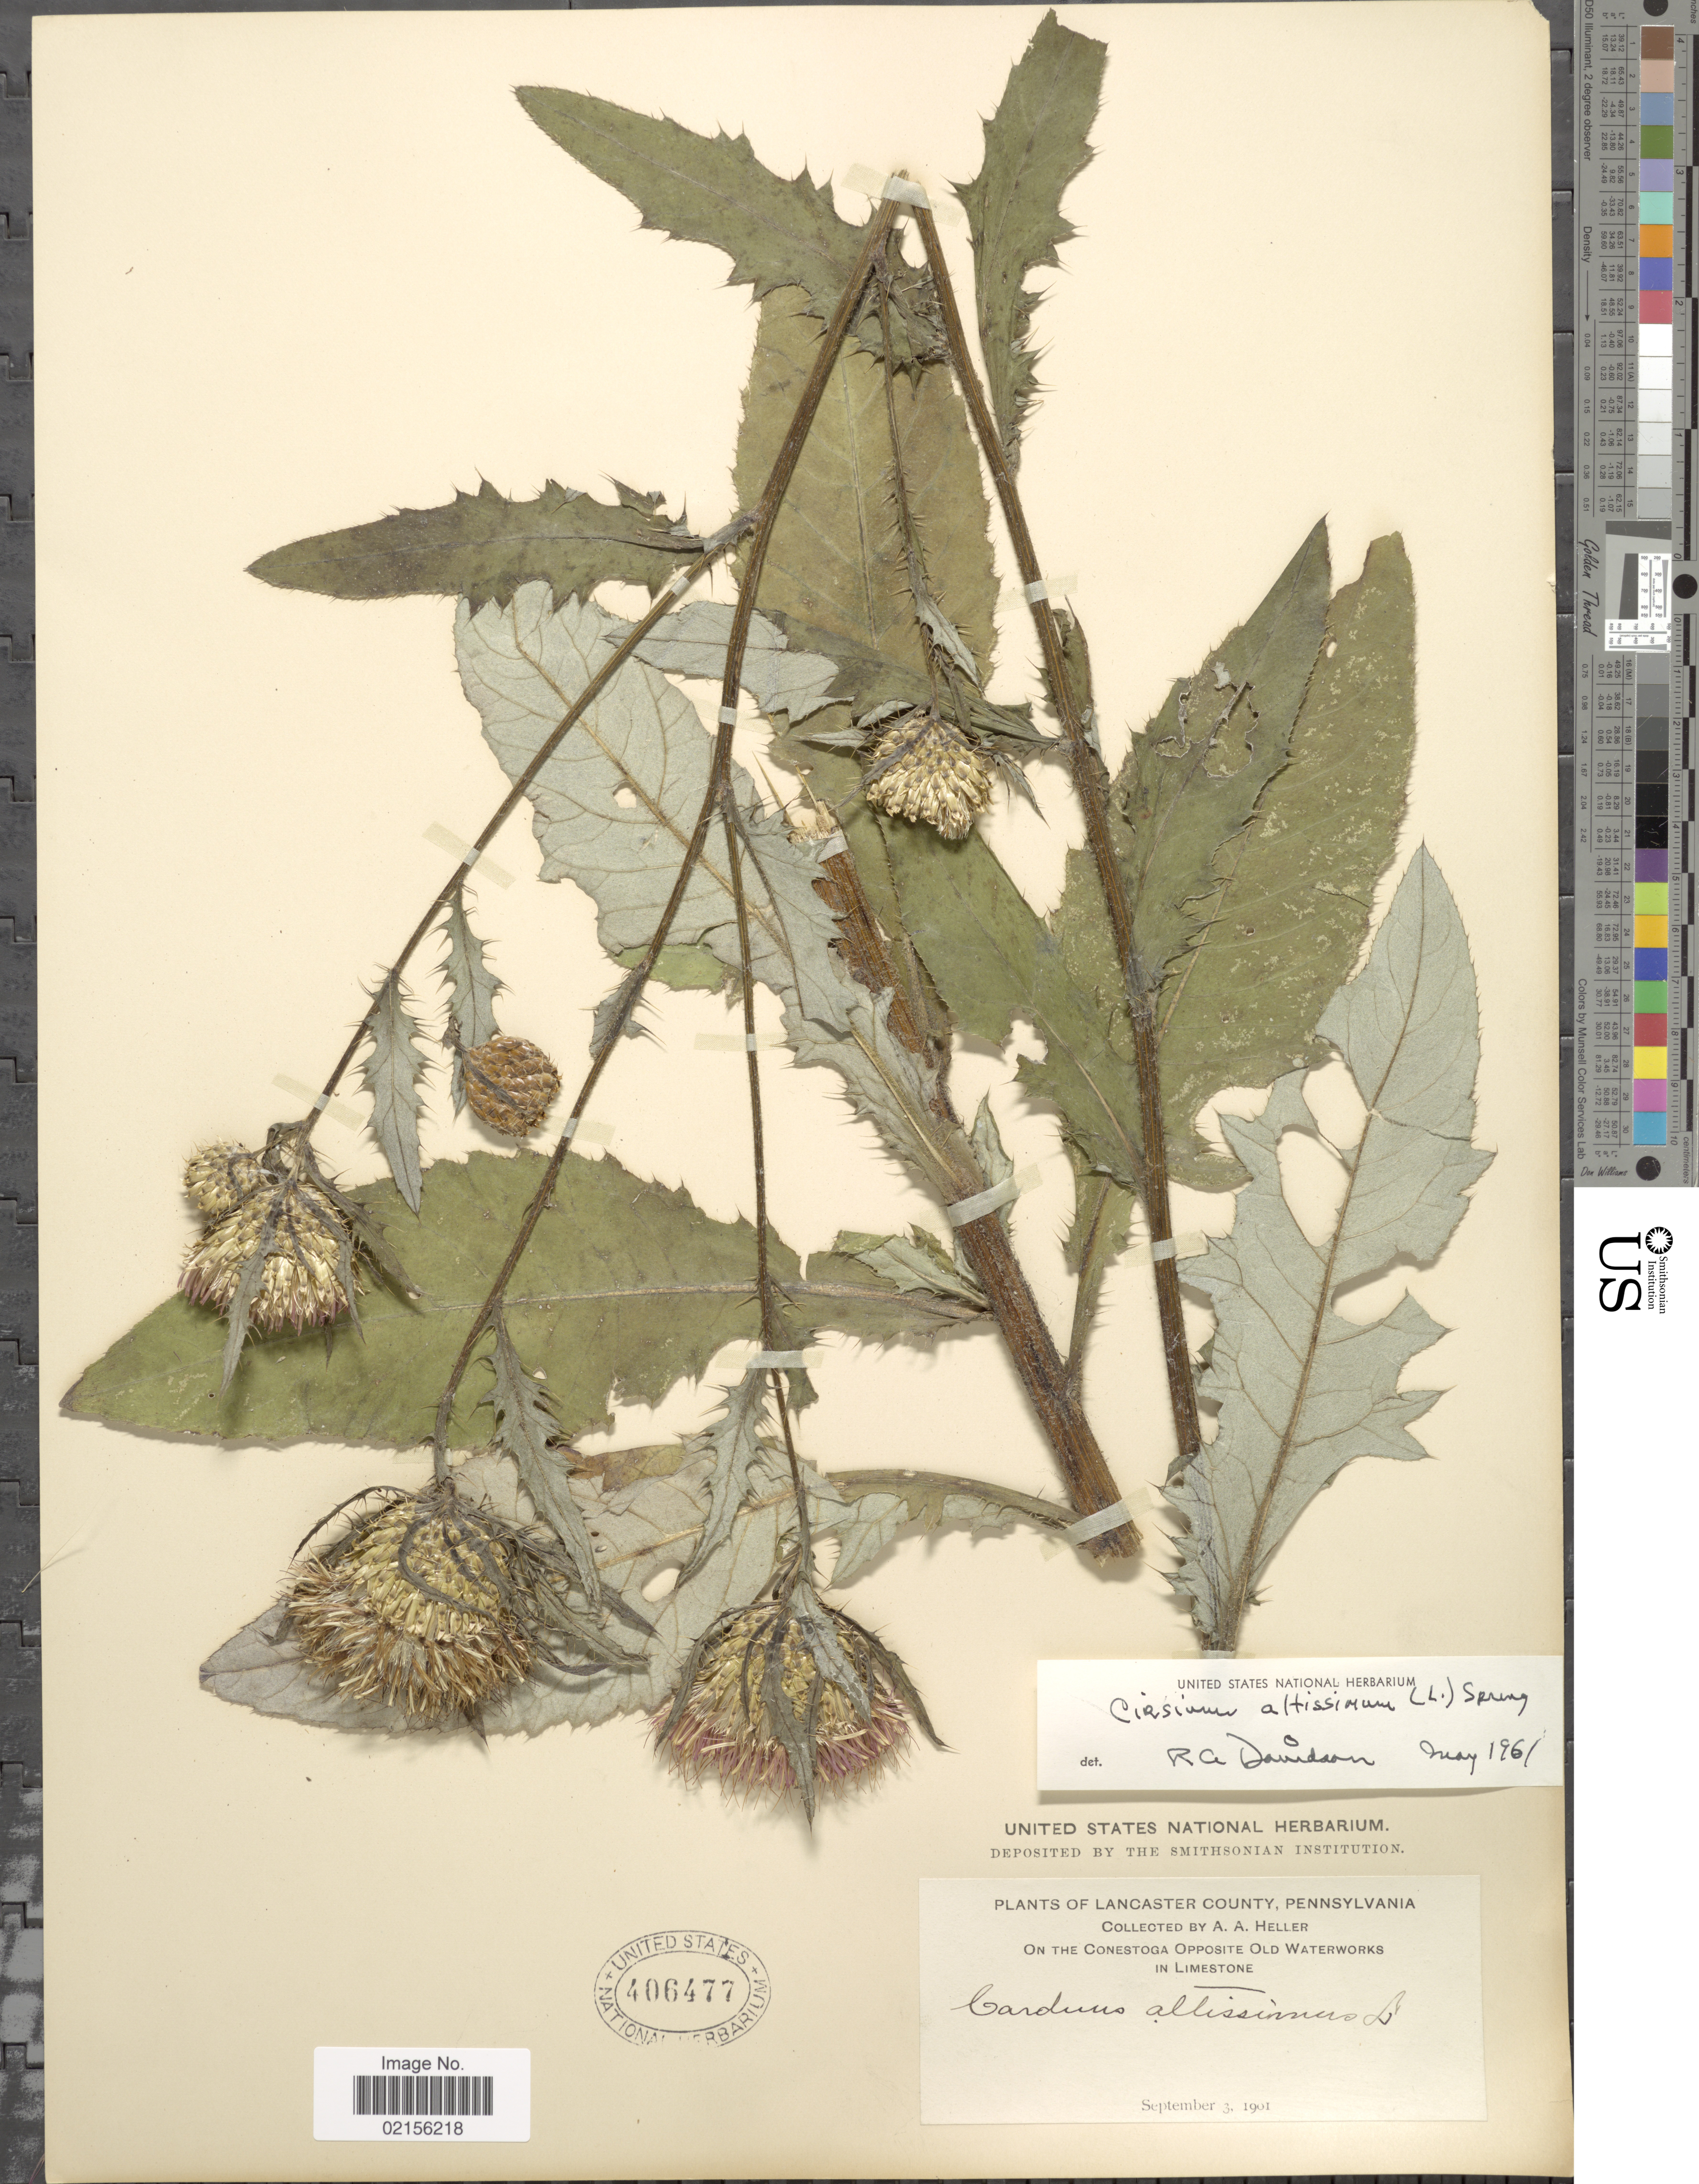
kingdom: Plantae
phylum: Tracheophyta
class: Magnoliopsida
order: Asterales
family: Asteraceae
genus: Cirsium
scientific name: Cirsium altissimum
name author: (L.) Spreng.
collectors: A. A. Heller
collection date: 1901-09-03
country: United States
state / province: Pennsylvania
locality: Lancaster County, On the Conestoga Opposite Old Waterworks in Limestone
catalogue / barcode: US 406477